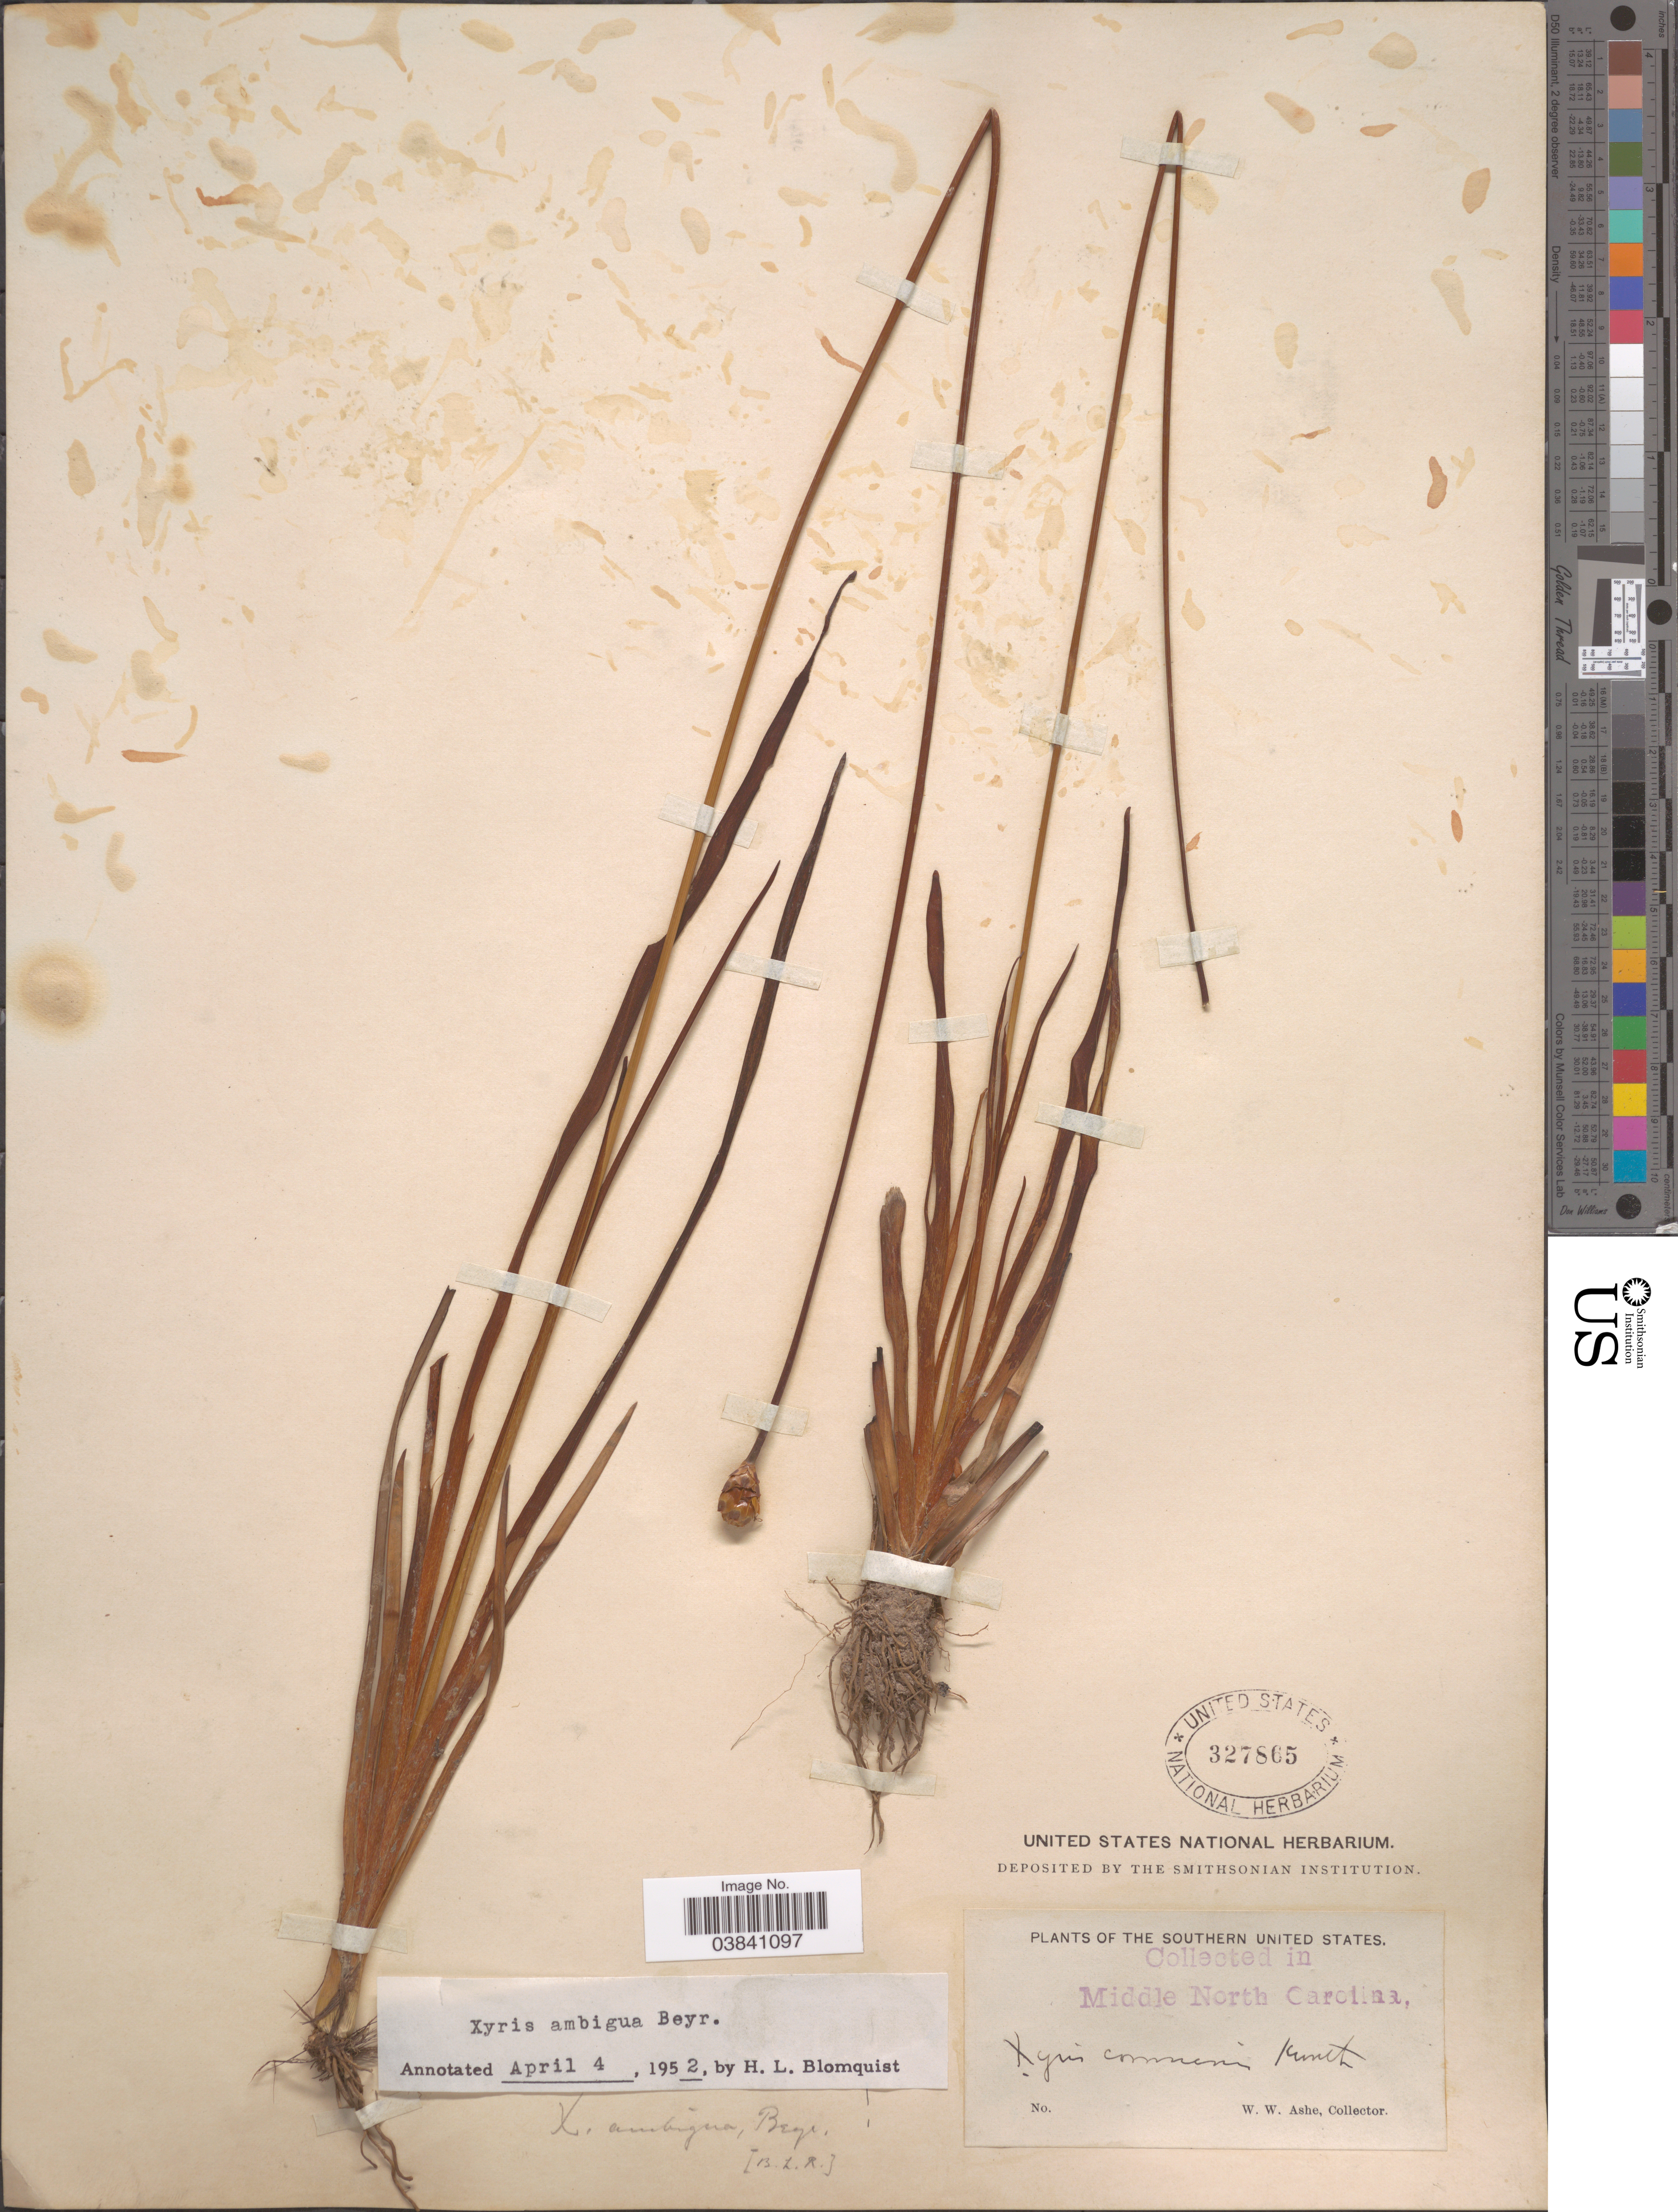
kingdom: Plantae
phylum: Tracheophyta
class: Liliopsida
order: Poales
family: Xyridaceae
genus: Xyris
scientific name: Xyris ambigua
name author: Beyr. ex Kunth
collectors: W. W. Ashe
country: United States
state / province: North Carolina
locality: Southern United States. Middle North Carolina.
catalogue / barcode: US 327865